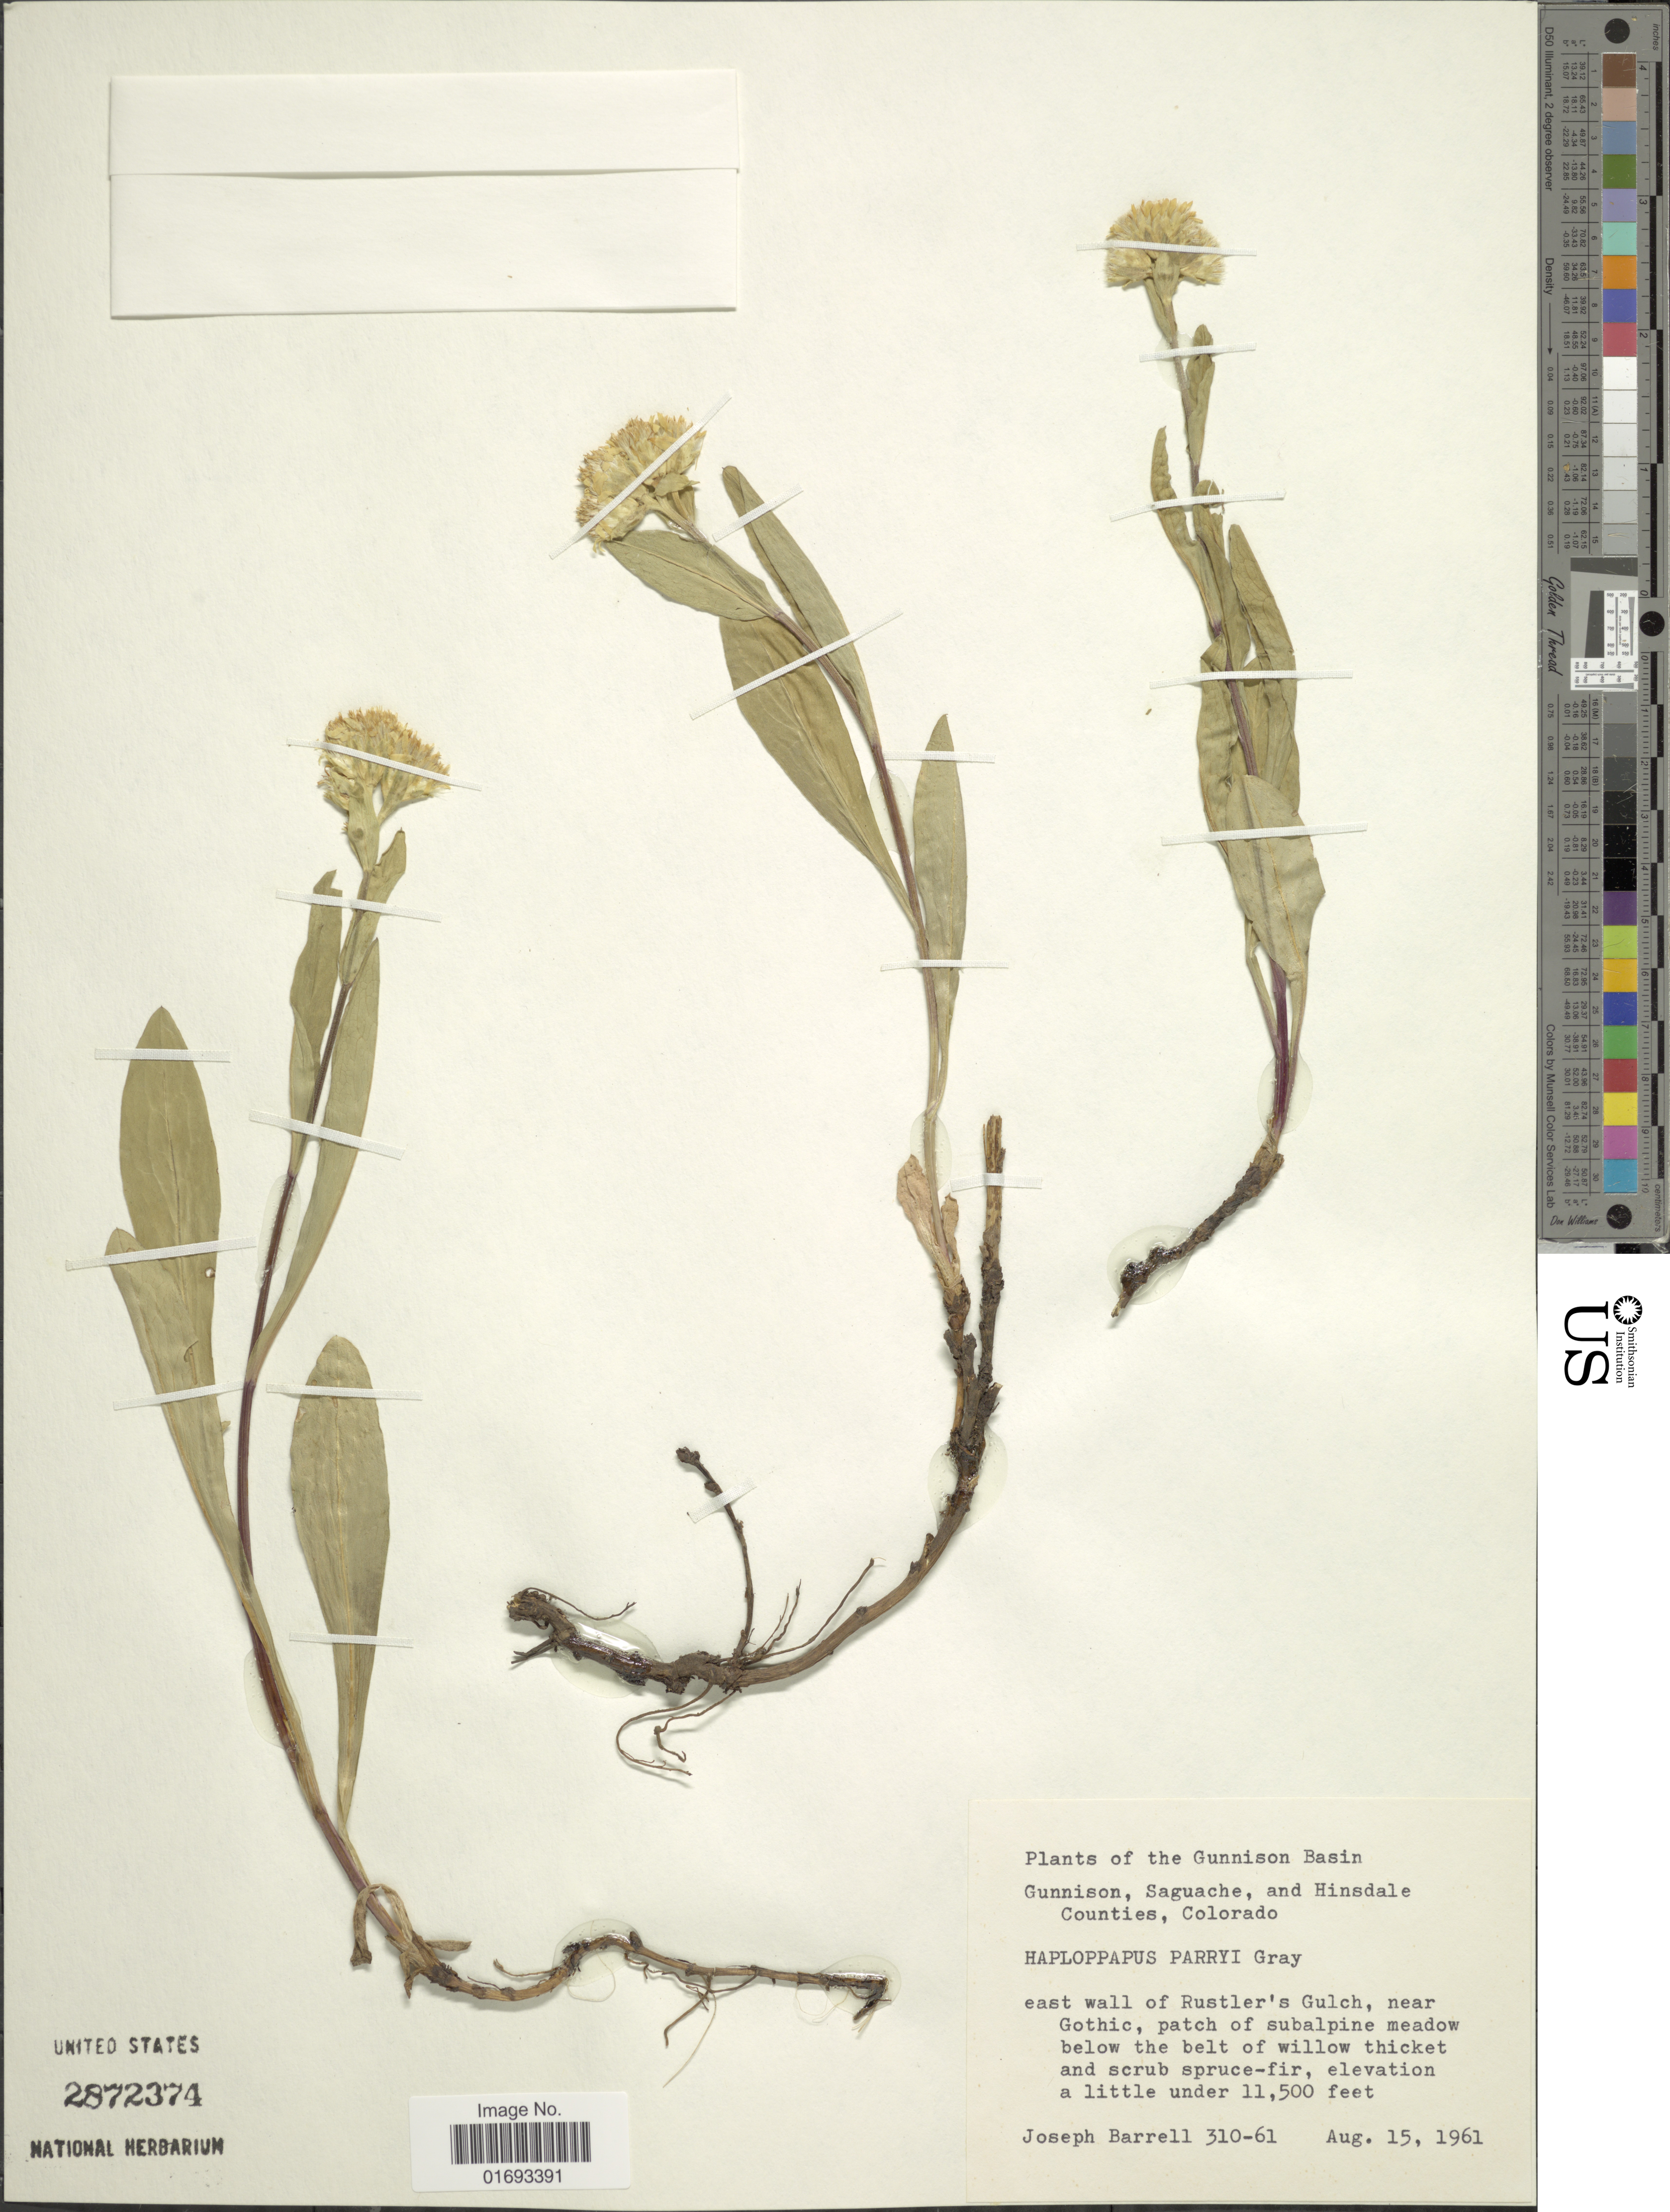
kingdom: Plantae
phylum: Tracheophyta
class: Magnoliopsida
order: Asterales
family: Asteraceae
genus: Oreochrysum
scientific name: Oreochrysum parryi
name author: (A. Gray) Rydb.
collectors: J. Barrell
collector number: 310-61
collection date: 1961-08-15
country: United States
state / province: Colorado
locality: Gunnison Basin, Gunnison, saguache, and Hinsdale Counties, east wall of Rustler's Gulch, near Gothic, patch of subalpine meadow below the belt of willow thicket and scrub spruce-fir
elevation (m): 3505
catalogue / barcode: US 2872374